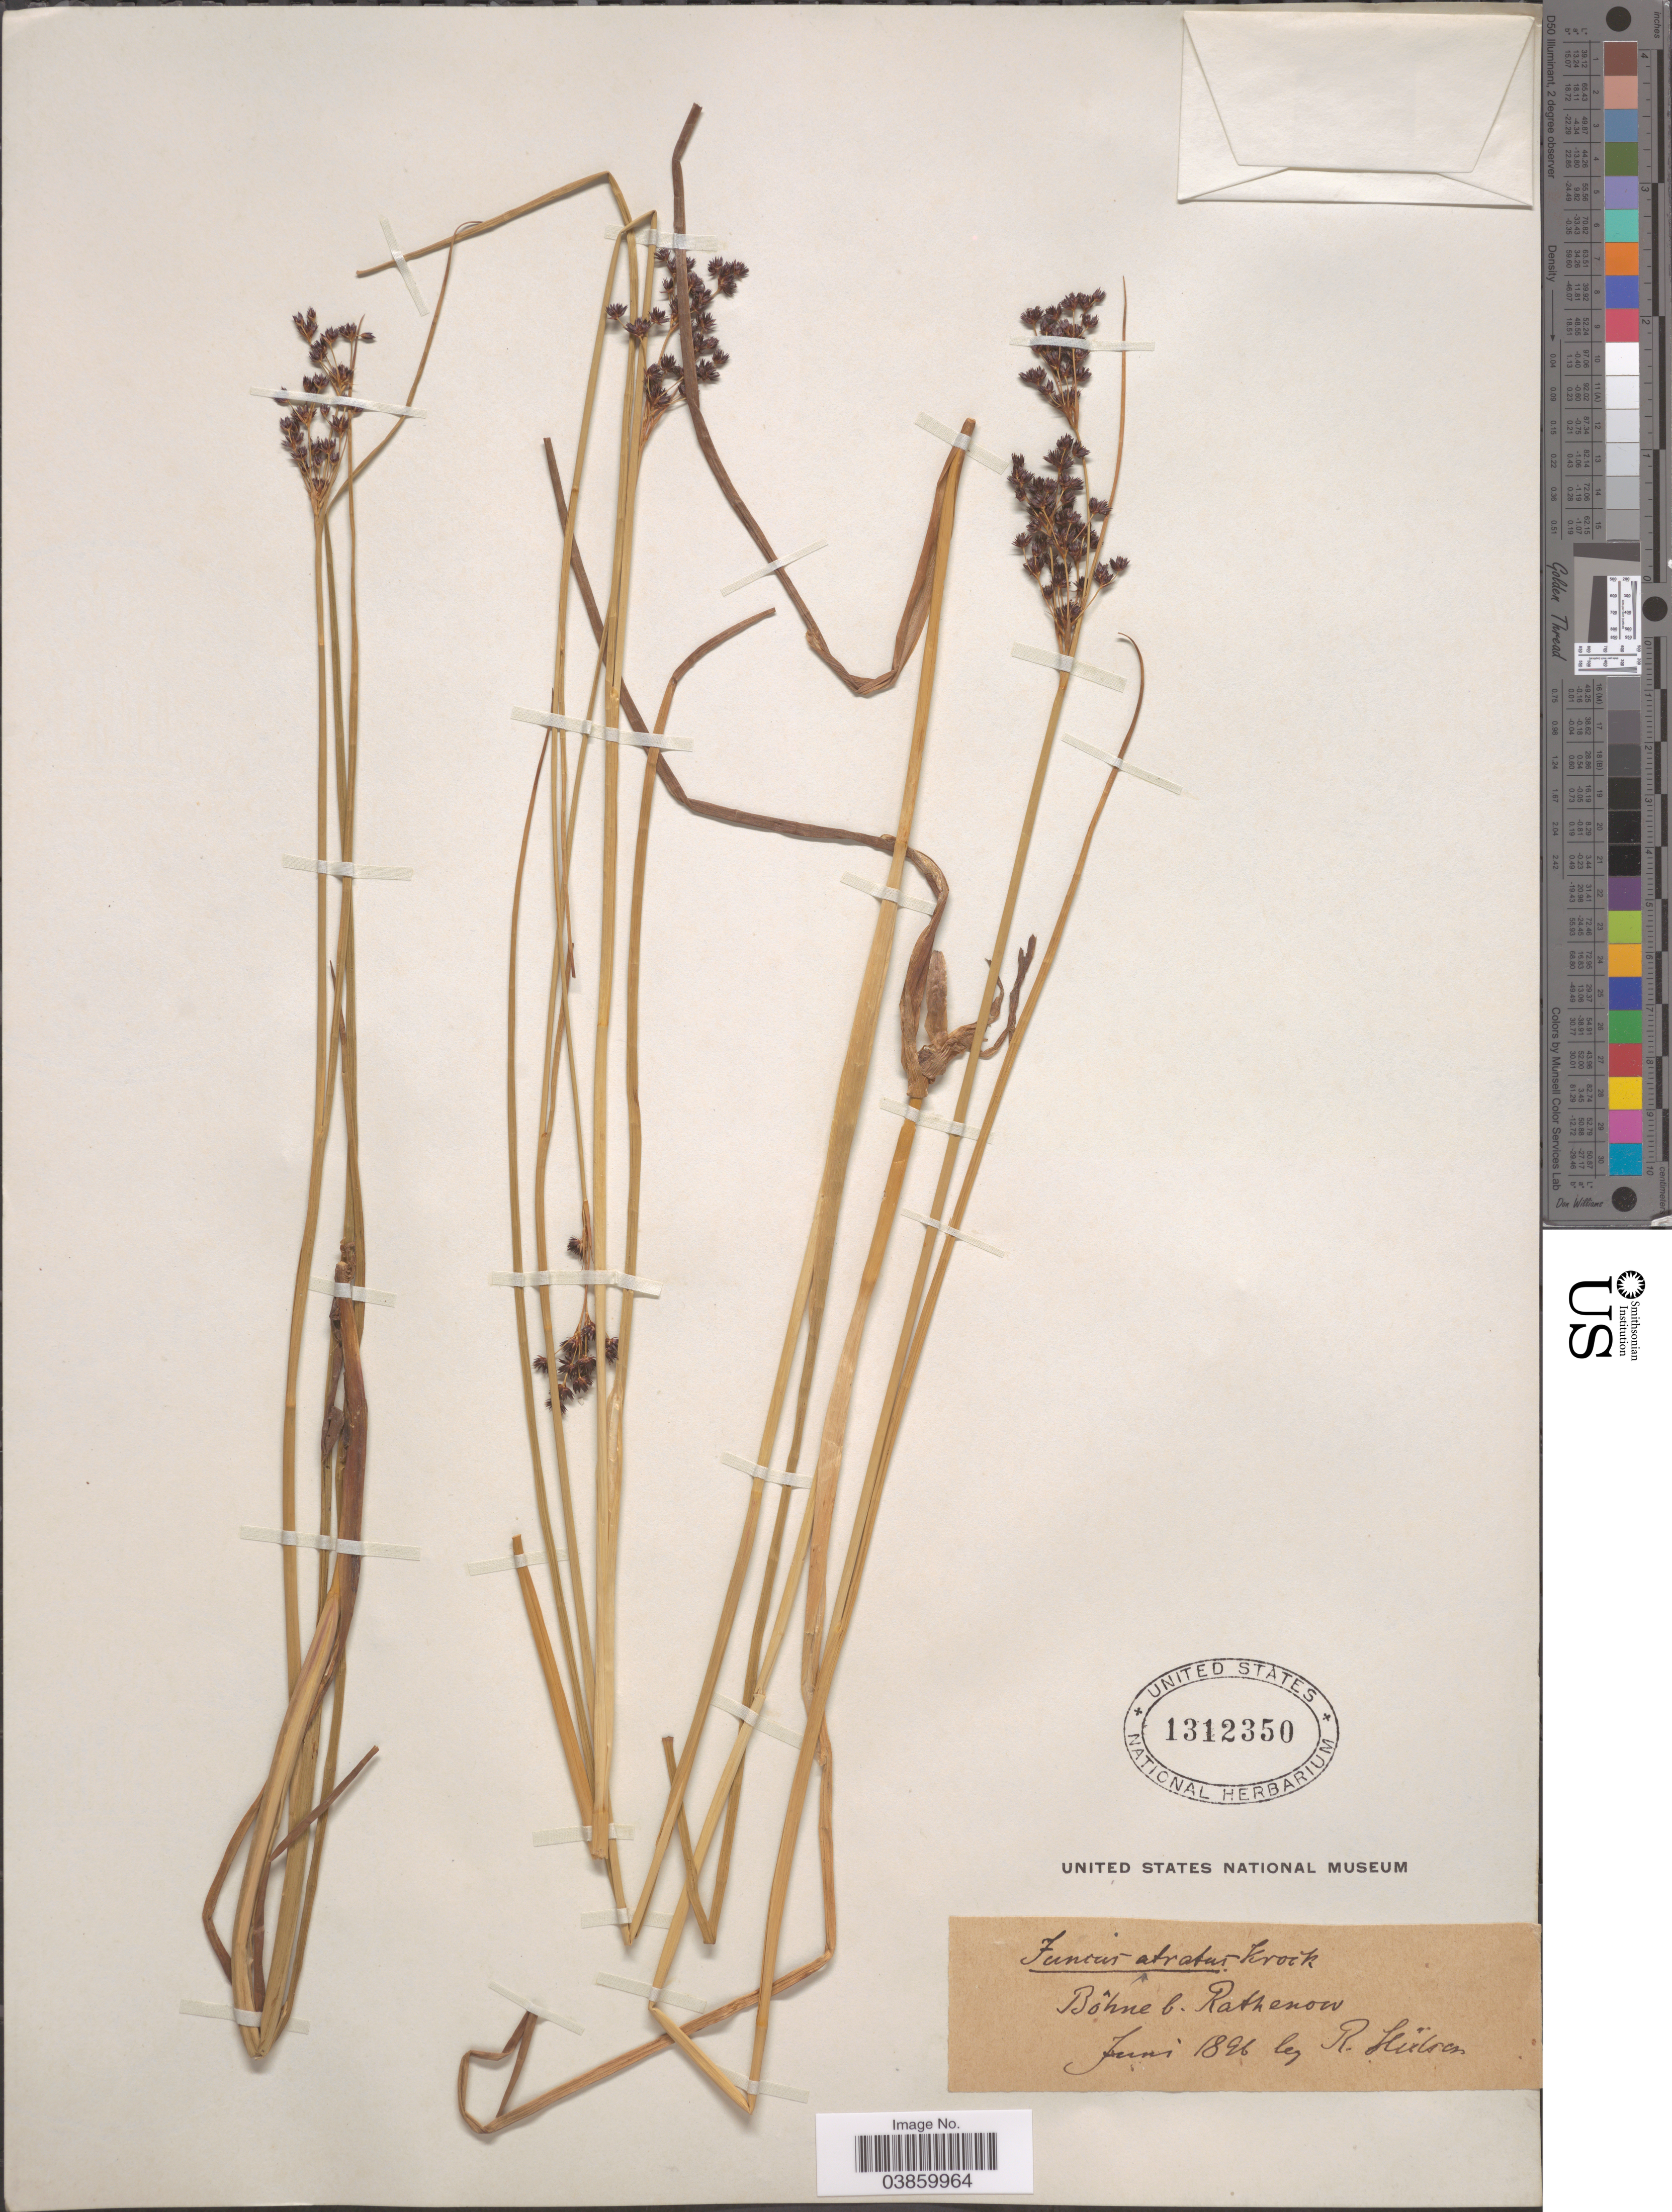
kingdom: Plantae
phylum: Tracheophyta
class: Liliopsida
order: Poales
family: Juncaceae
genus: Juncus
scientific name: Juncus atratus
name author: Krock.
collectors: R. Hülsen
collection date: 1896-06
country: Germany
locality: Bôhne b. Rathenow.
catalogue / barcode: US 1312350